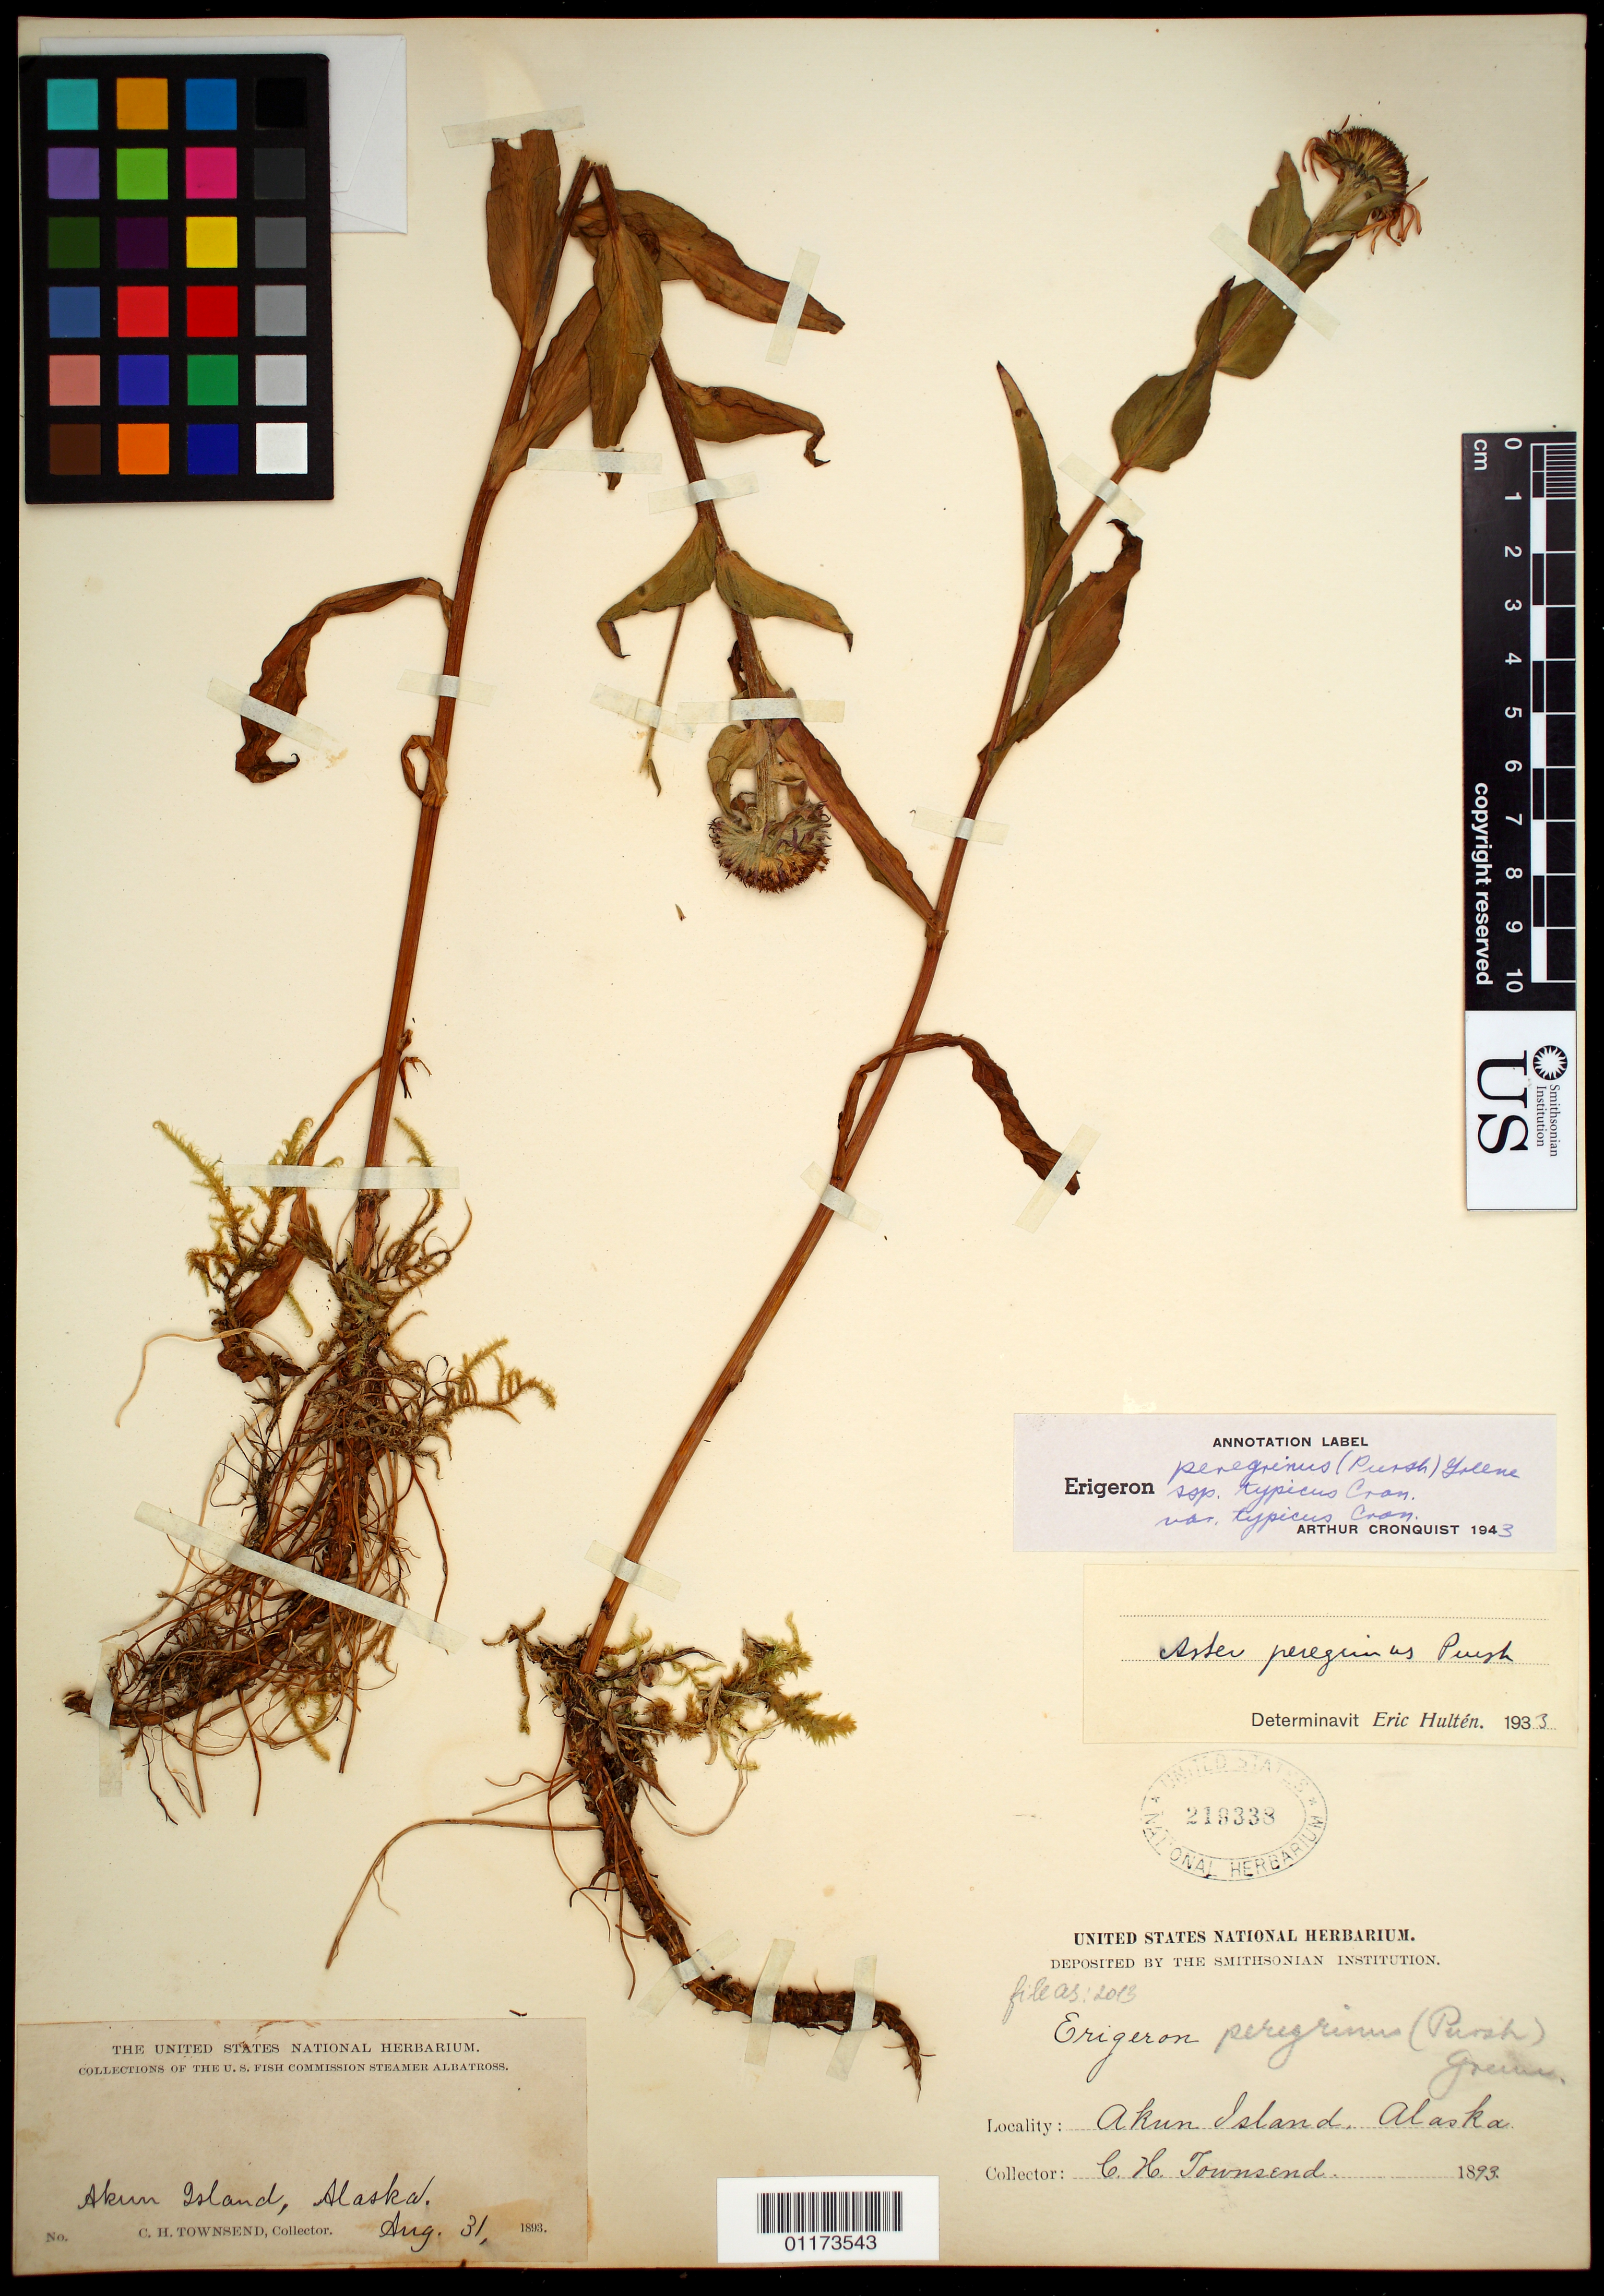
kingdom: Plantae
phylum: Tracheophyta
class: Magnoliopsida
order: Asterales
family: Asteraceae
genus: Erigeron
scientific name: Erigeron peregrinus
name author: (Banks ex Pursh) Greene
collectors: C. H. Townsend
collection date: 1893-08-31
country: United States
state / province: Alaska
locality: Akun Island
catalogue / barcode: US 219338